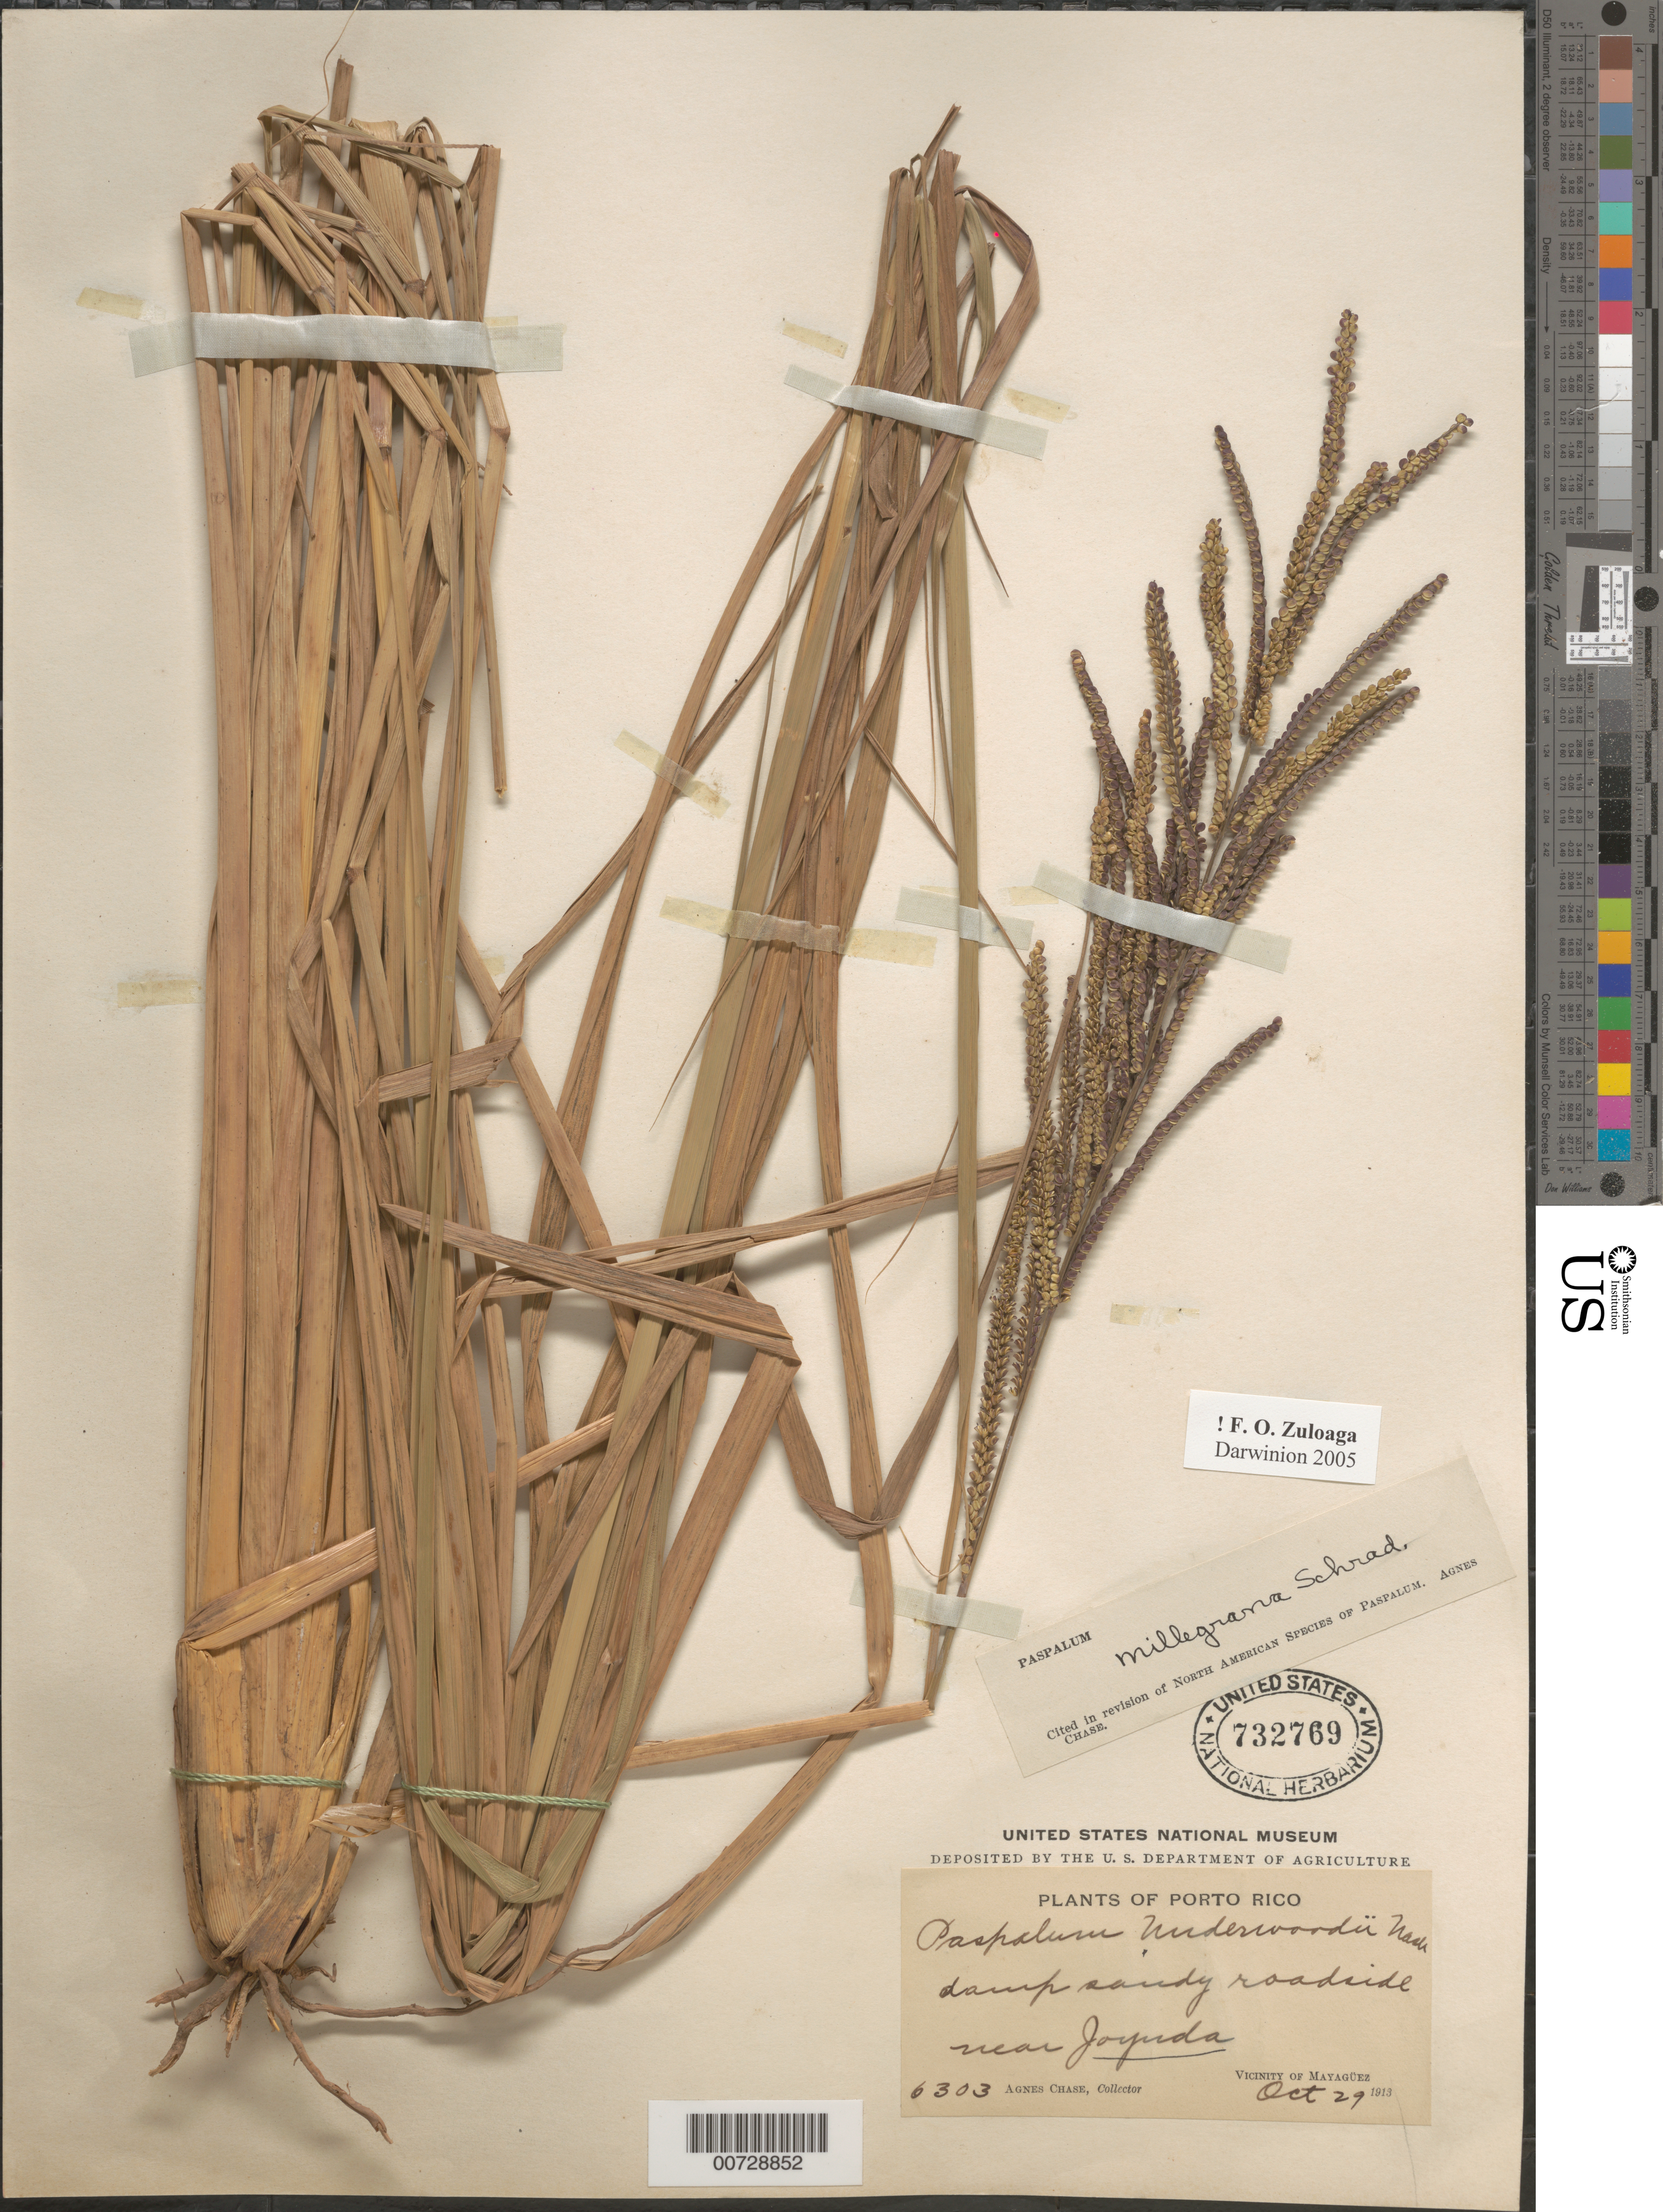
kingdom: Plantae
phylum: Tracheophyta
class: Liliopsida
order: Poales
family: Poaceae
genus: Paspalum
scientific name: Paspalum millegrana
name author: Schrad.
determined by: Chase, [M.] Agnes, (US)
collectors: A. Chase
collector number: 6303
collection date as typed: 29 Oct 1913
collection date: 1913-10-29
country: Puerto Rico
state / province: Mayagüez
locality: Joyuda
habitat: Damp sandy roadside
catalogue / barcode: US 732769